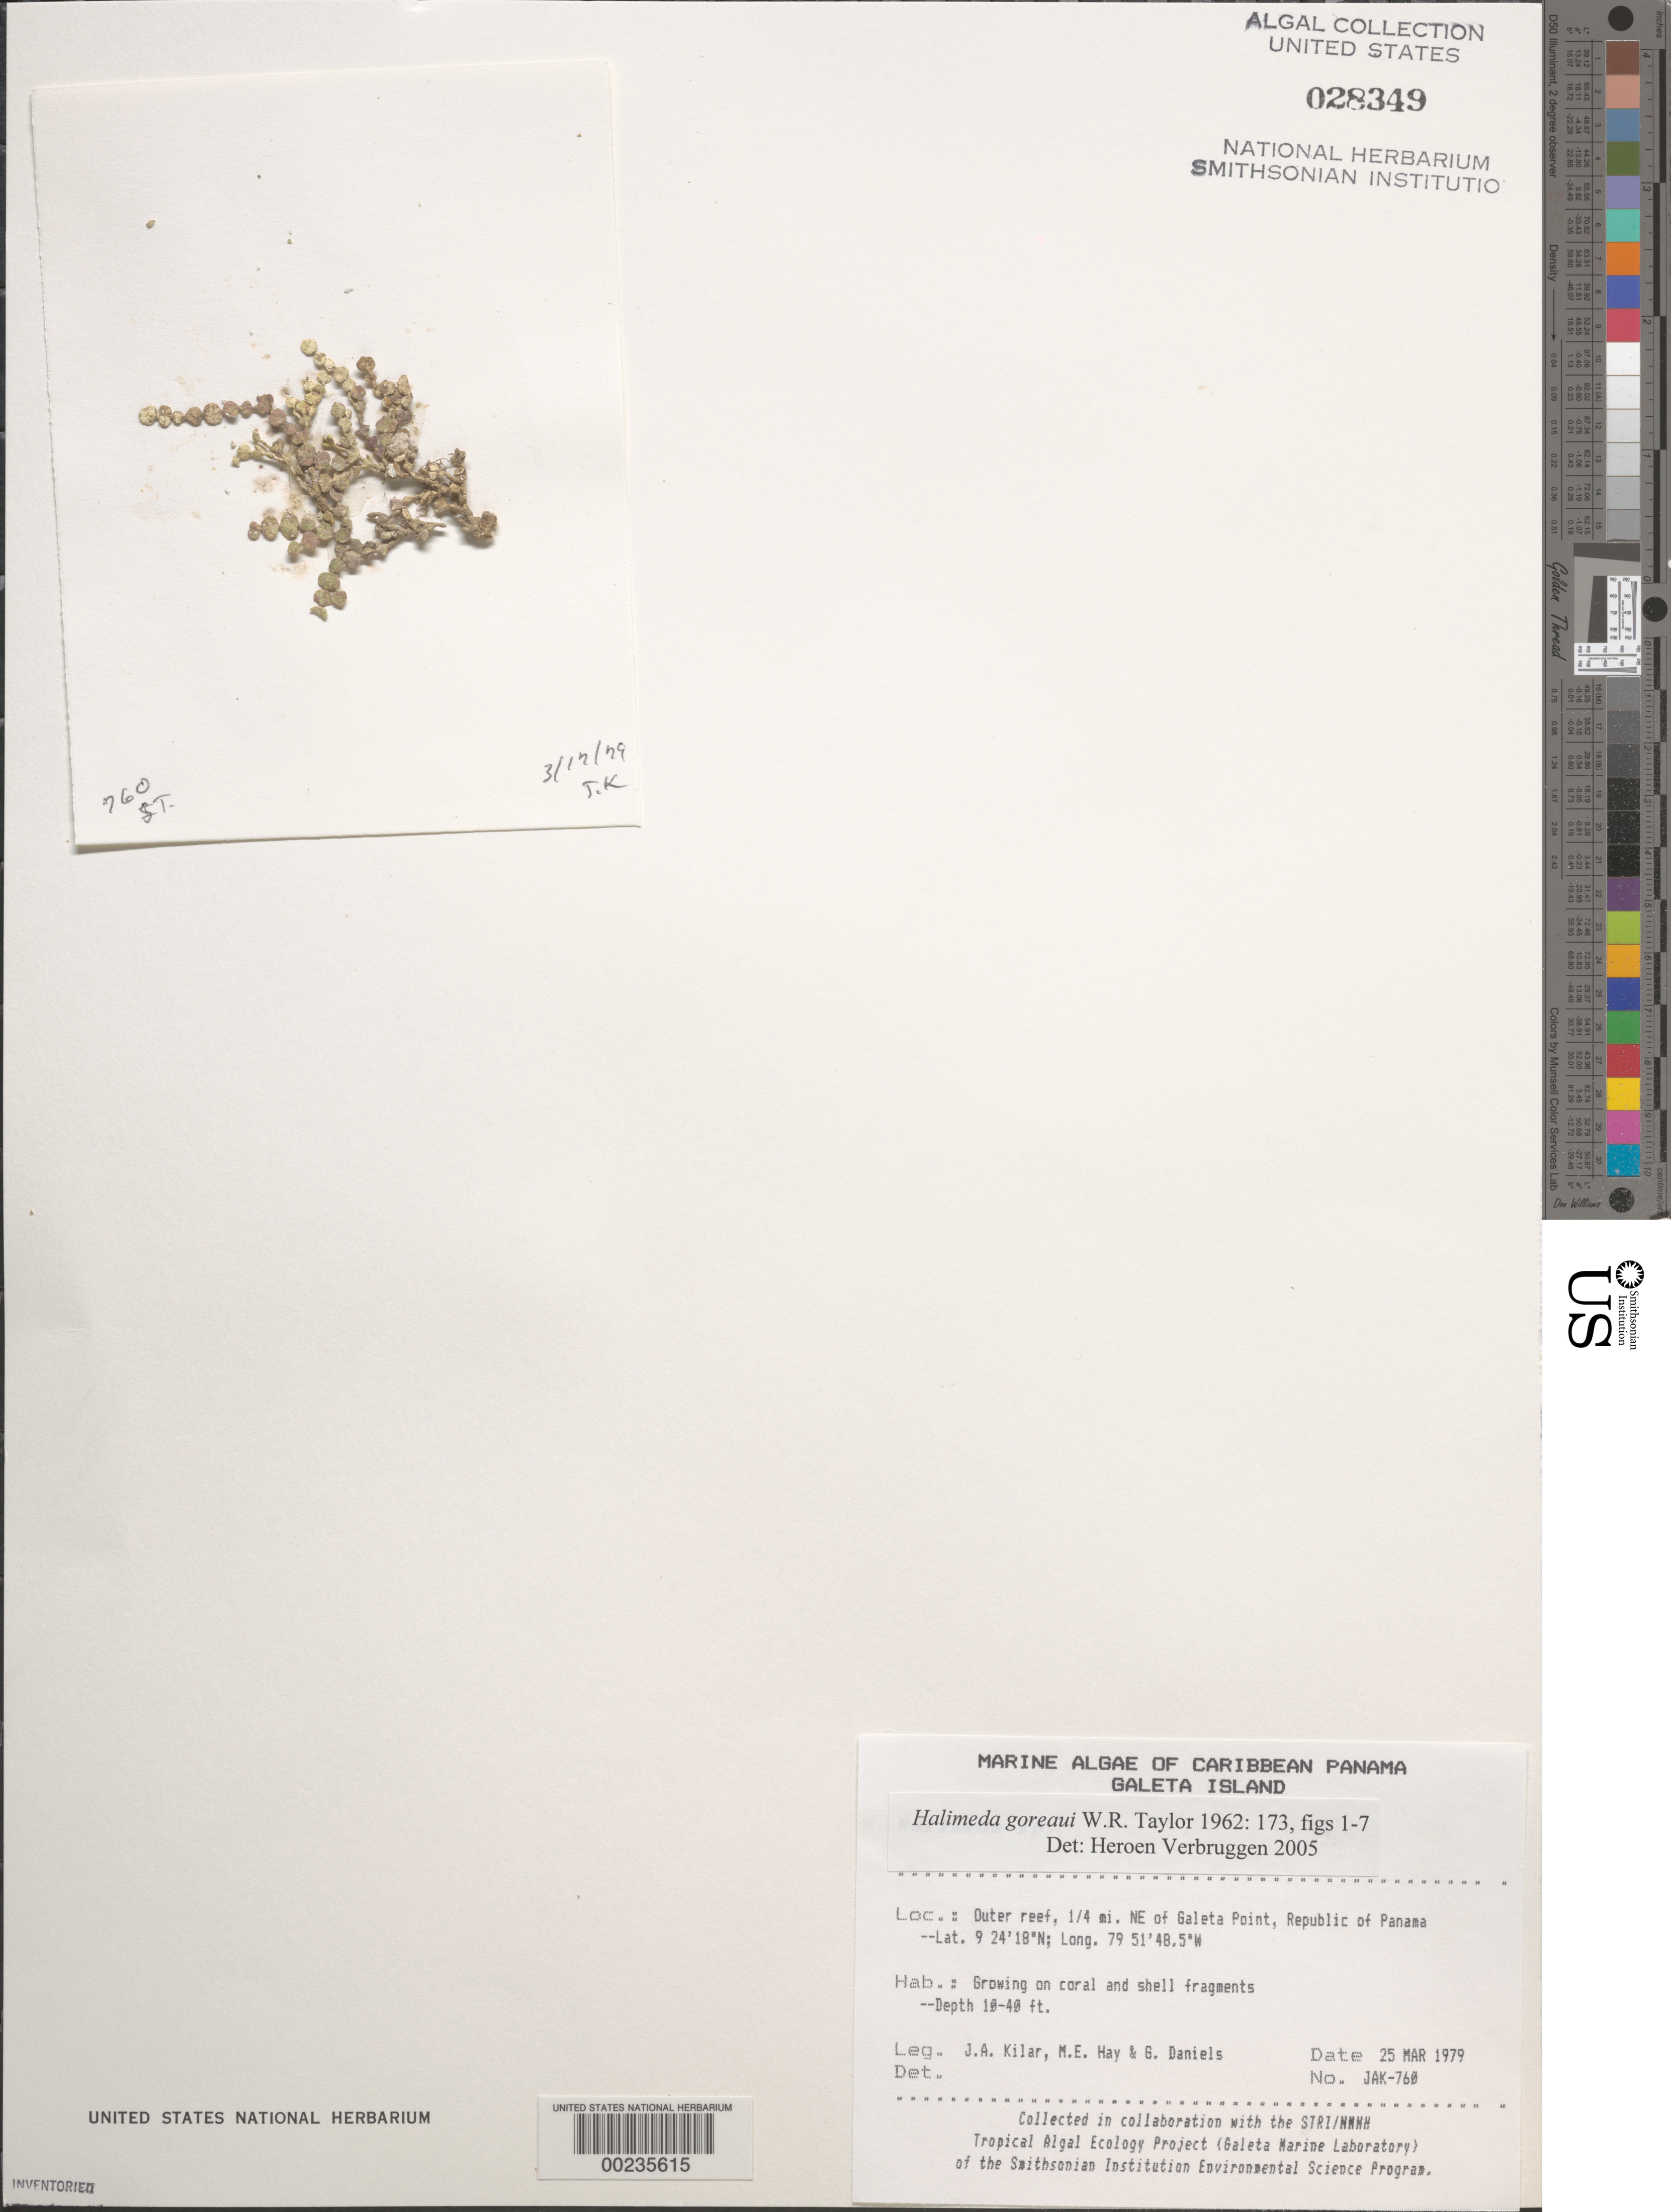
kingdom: Plantae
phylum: Chlorophyta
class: Ulvophyceae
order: Bryopsidales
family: Halimedaceae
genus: Halimeda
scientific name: Halimeda goreaui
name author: W.R. Taylor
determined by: Verbruggen, H.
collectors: J. A. Kilar, M. E. Hay & G. S. Daniels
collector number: JAK-760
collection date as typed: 25 Mar 1979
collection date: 1979-03-25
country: Panama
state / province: Colón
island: Galeta Island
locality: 1/4th mile northeast of Galeta Point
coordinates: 9 24' 18" N, 79 51' 48.5" W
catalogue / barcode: US 28349